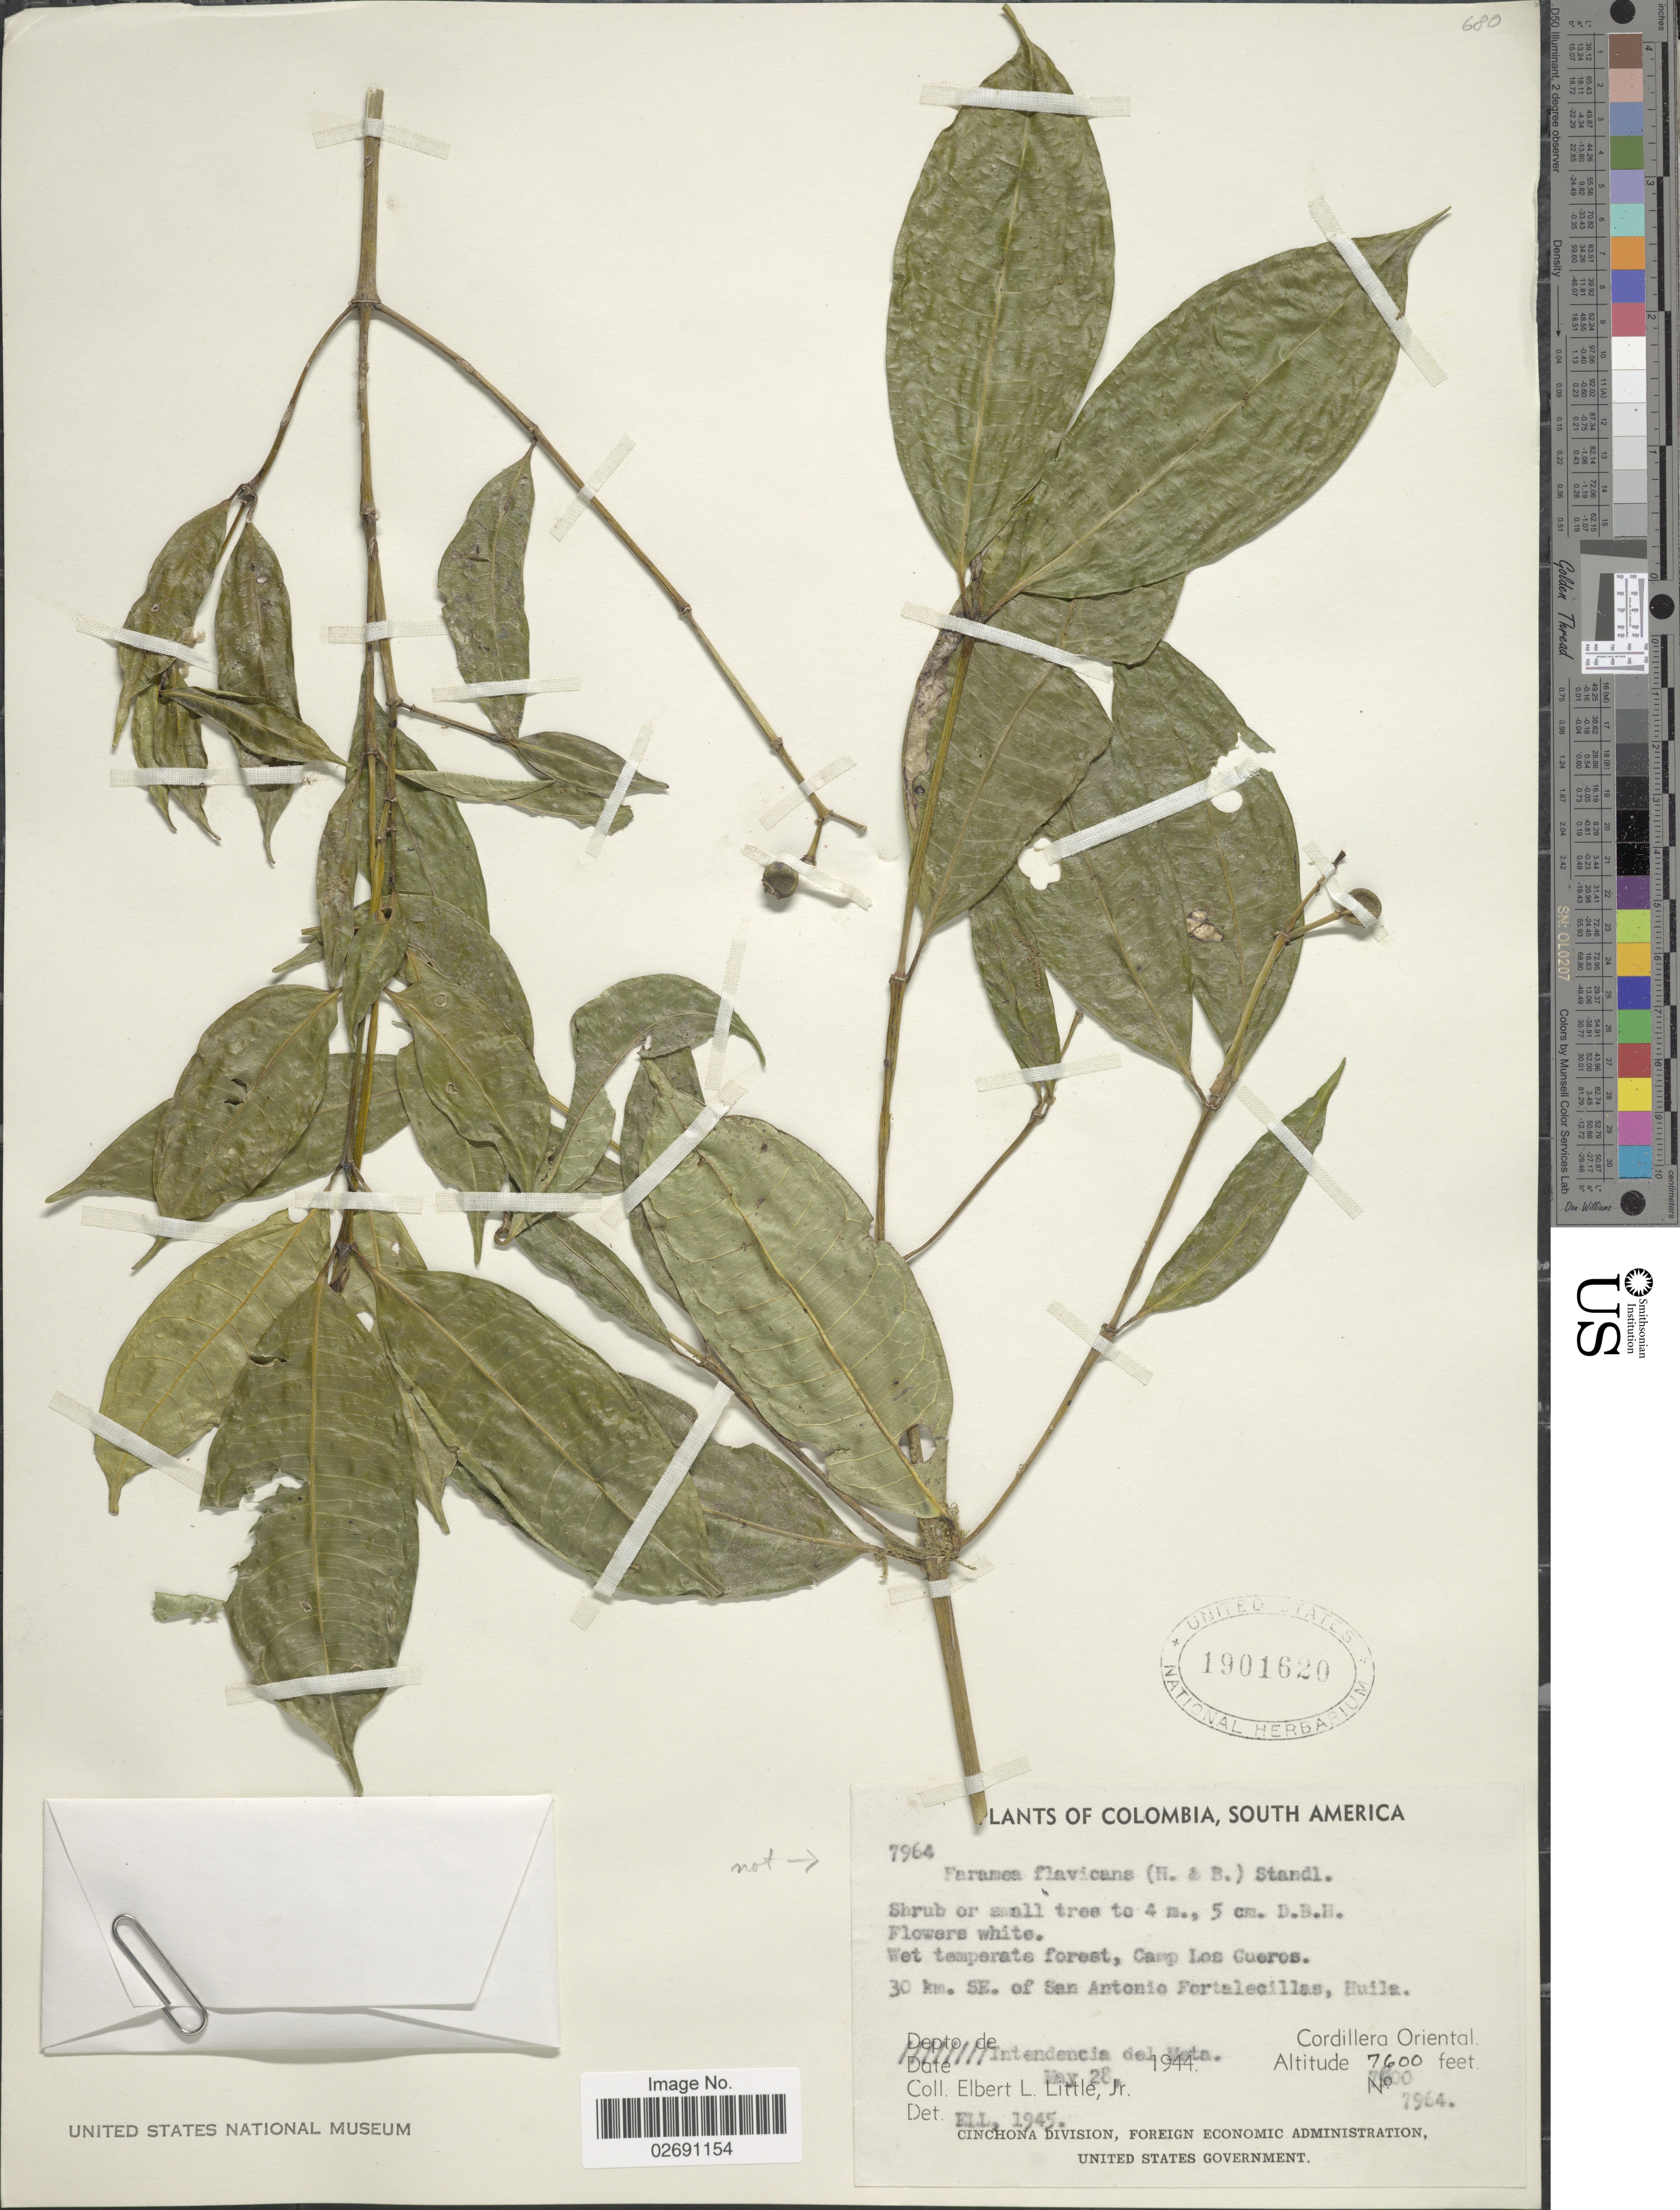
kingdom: Plantae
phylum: Tracheophyta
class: Magnoliopsida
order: Gentianales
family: Rubiaceae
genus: Faramea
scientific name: Faramea sp.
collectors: E. L. Little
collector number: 7964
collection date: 1944-05-28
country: Colombia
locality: Wet temperate forest, Camp Los Cueros, 30 km. SE. of San Antonio Fortalecillas, Huila, Intendencia del Meta, Cordillera Oriental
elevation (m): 2316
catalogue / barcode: US 1901620